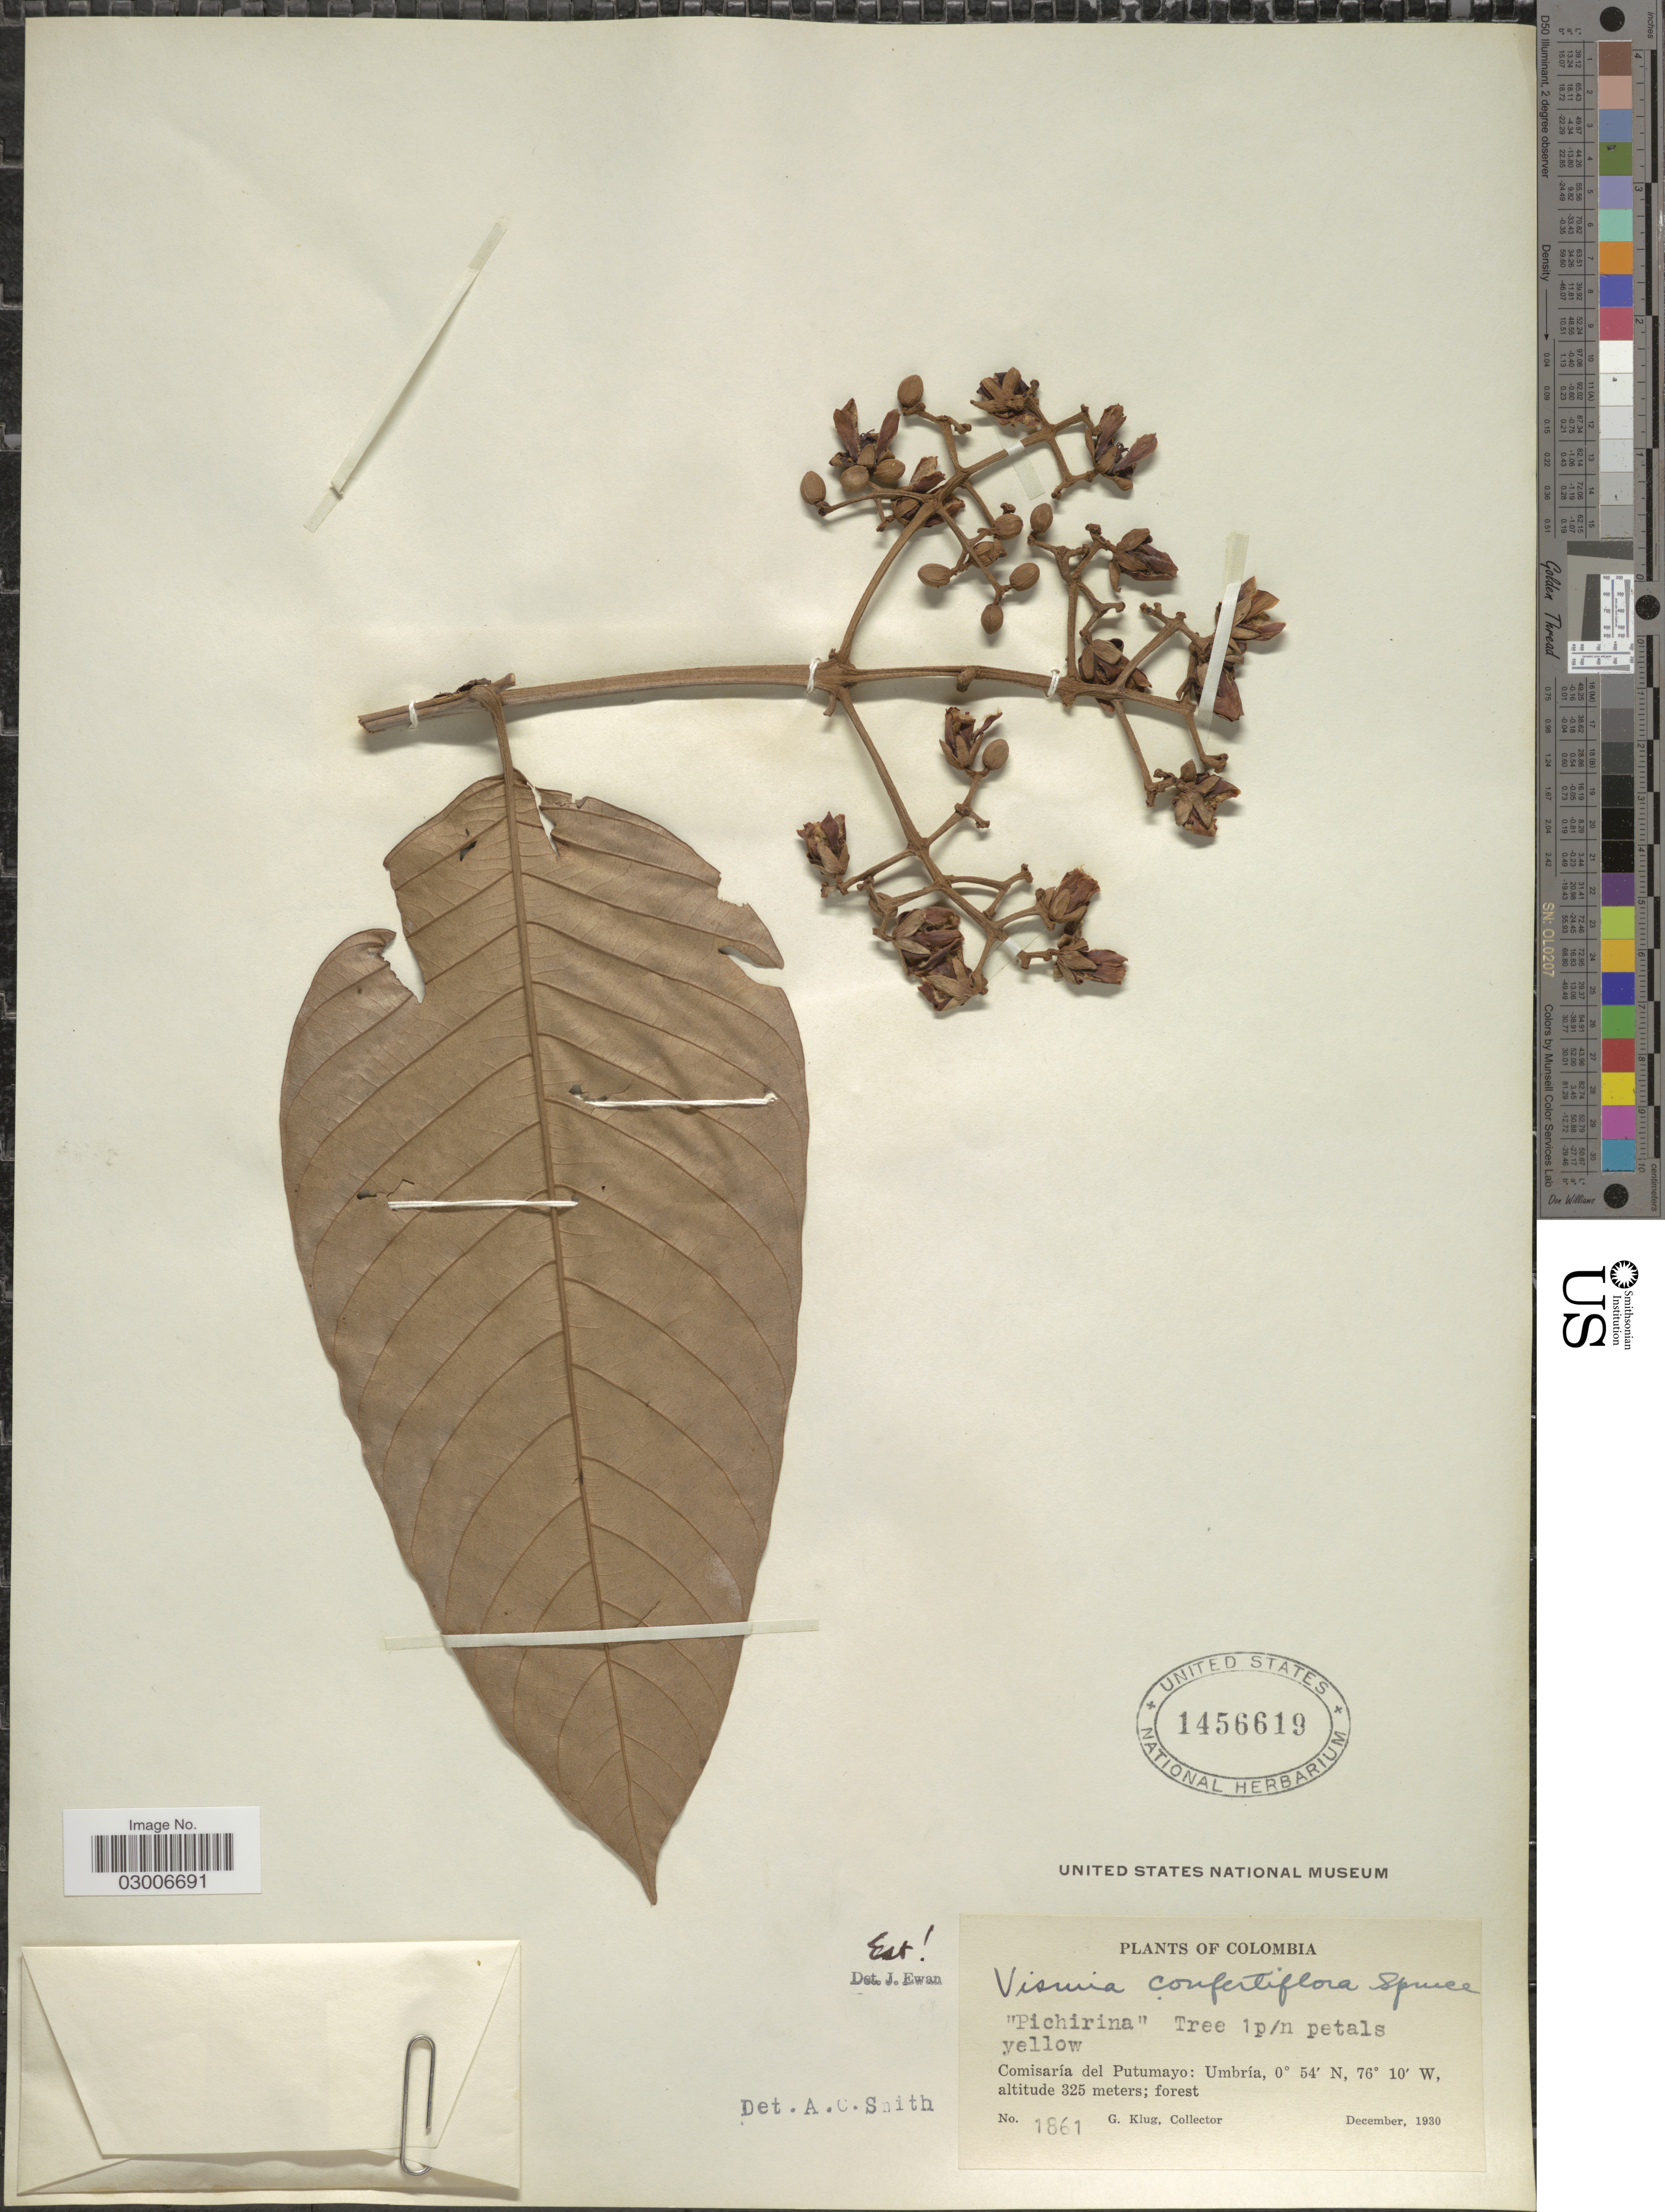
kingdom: Plantae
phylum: Tracheophyta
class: Magnoliopsida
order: Malpighiales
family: Hypericaceae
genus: Vismia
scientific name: Vismia confertiflora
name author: Spruce ex Reichardt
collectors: G. Klug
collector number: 1861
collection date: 1930-12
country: Colombia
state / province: Putumayo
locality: Comisaría del Putumayo: Umbría.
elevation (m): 325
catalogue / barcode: US 1456619